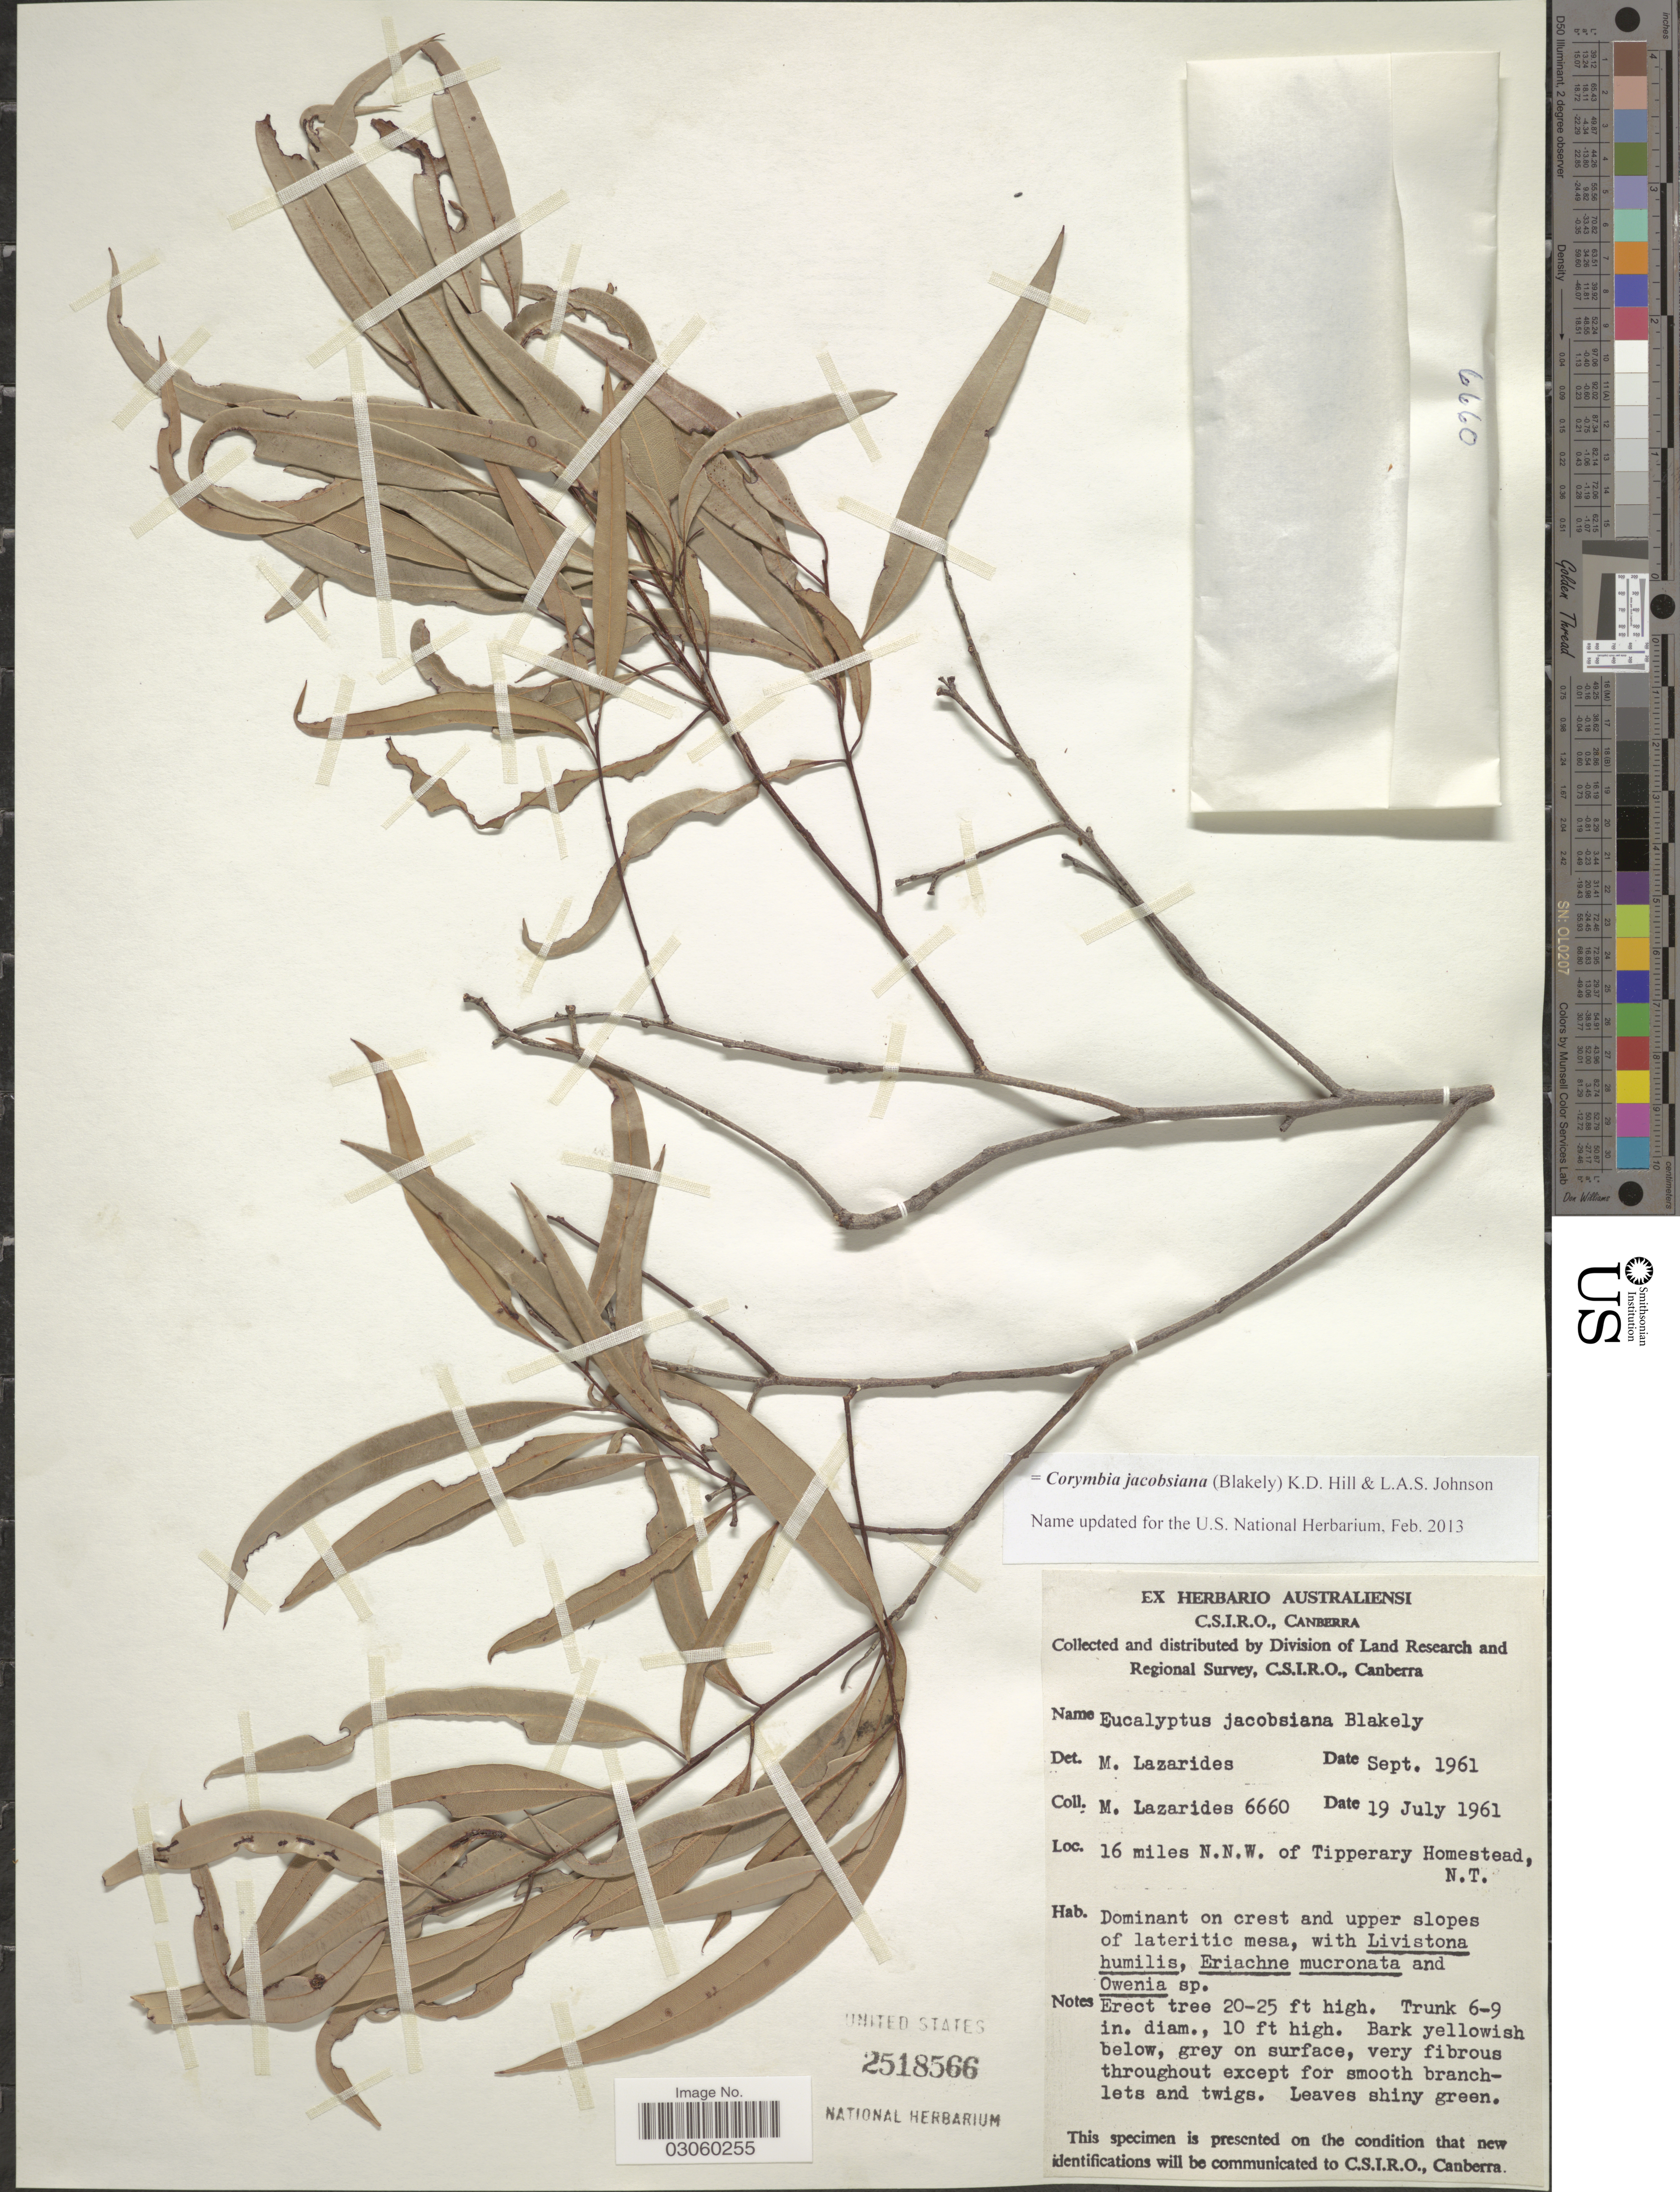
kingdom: Plantae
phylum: Tracheophyta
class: Magnoliopsida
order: Myrtales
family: Myrtaceae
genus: Corymbia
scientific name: Corymbia jacobsiana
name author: (Blakely) K.D. Hill & L.A.S. Johnson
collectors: M. Lazarides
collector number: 6660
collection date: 1961-07-19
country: Australia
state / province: Northern Territory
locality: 16 miles N.N.W. of Tipperary Homestead, N.T.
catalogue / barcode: US 2518566